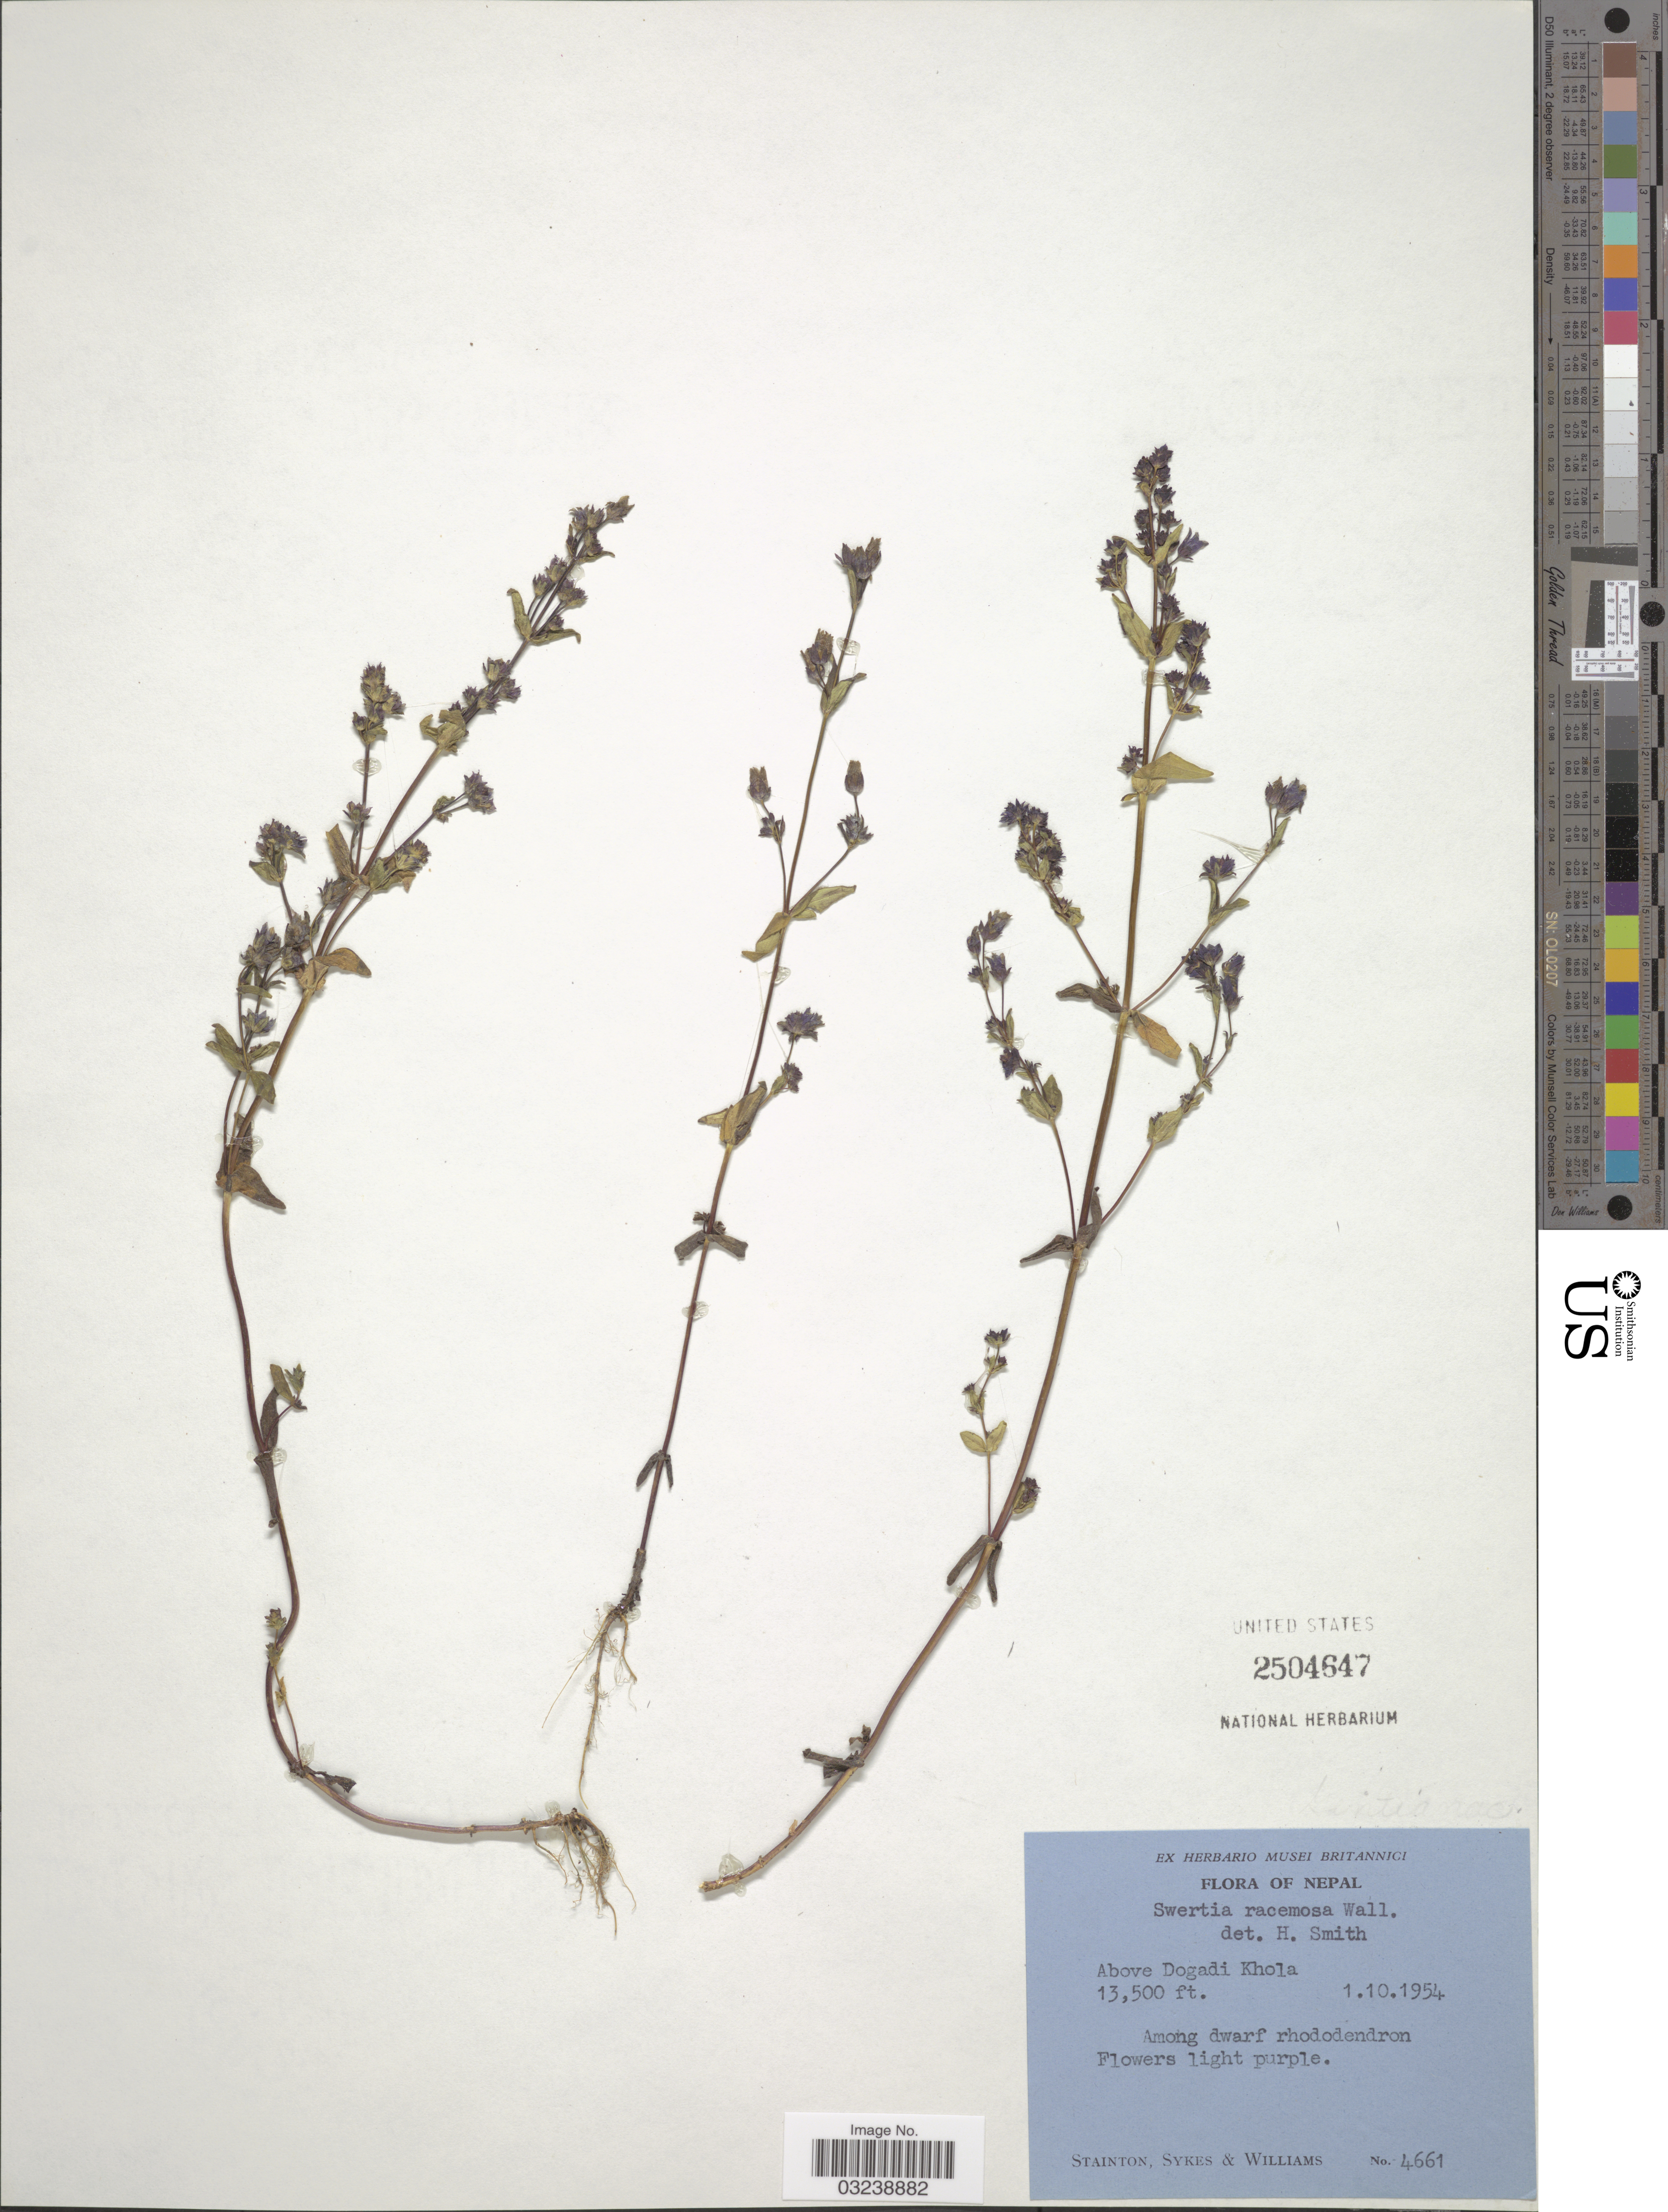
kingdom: Plantae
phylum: Tracheophyta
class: Magnoliopsida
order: Gentianales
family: Gentianaceae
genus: Swertia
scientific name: Swertia racemosa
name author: (Wall. ex Griseb.) C.B. Clarke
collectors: -. Stainton, Sykes, -- & -- Williams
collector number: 4661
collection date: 1954-10-01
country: Nepal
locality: Above Dogadi Khola.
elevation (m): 4115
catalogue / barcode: US 2504647